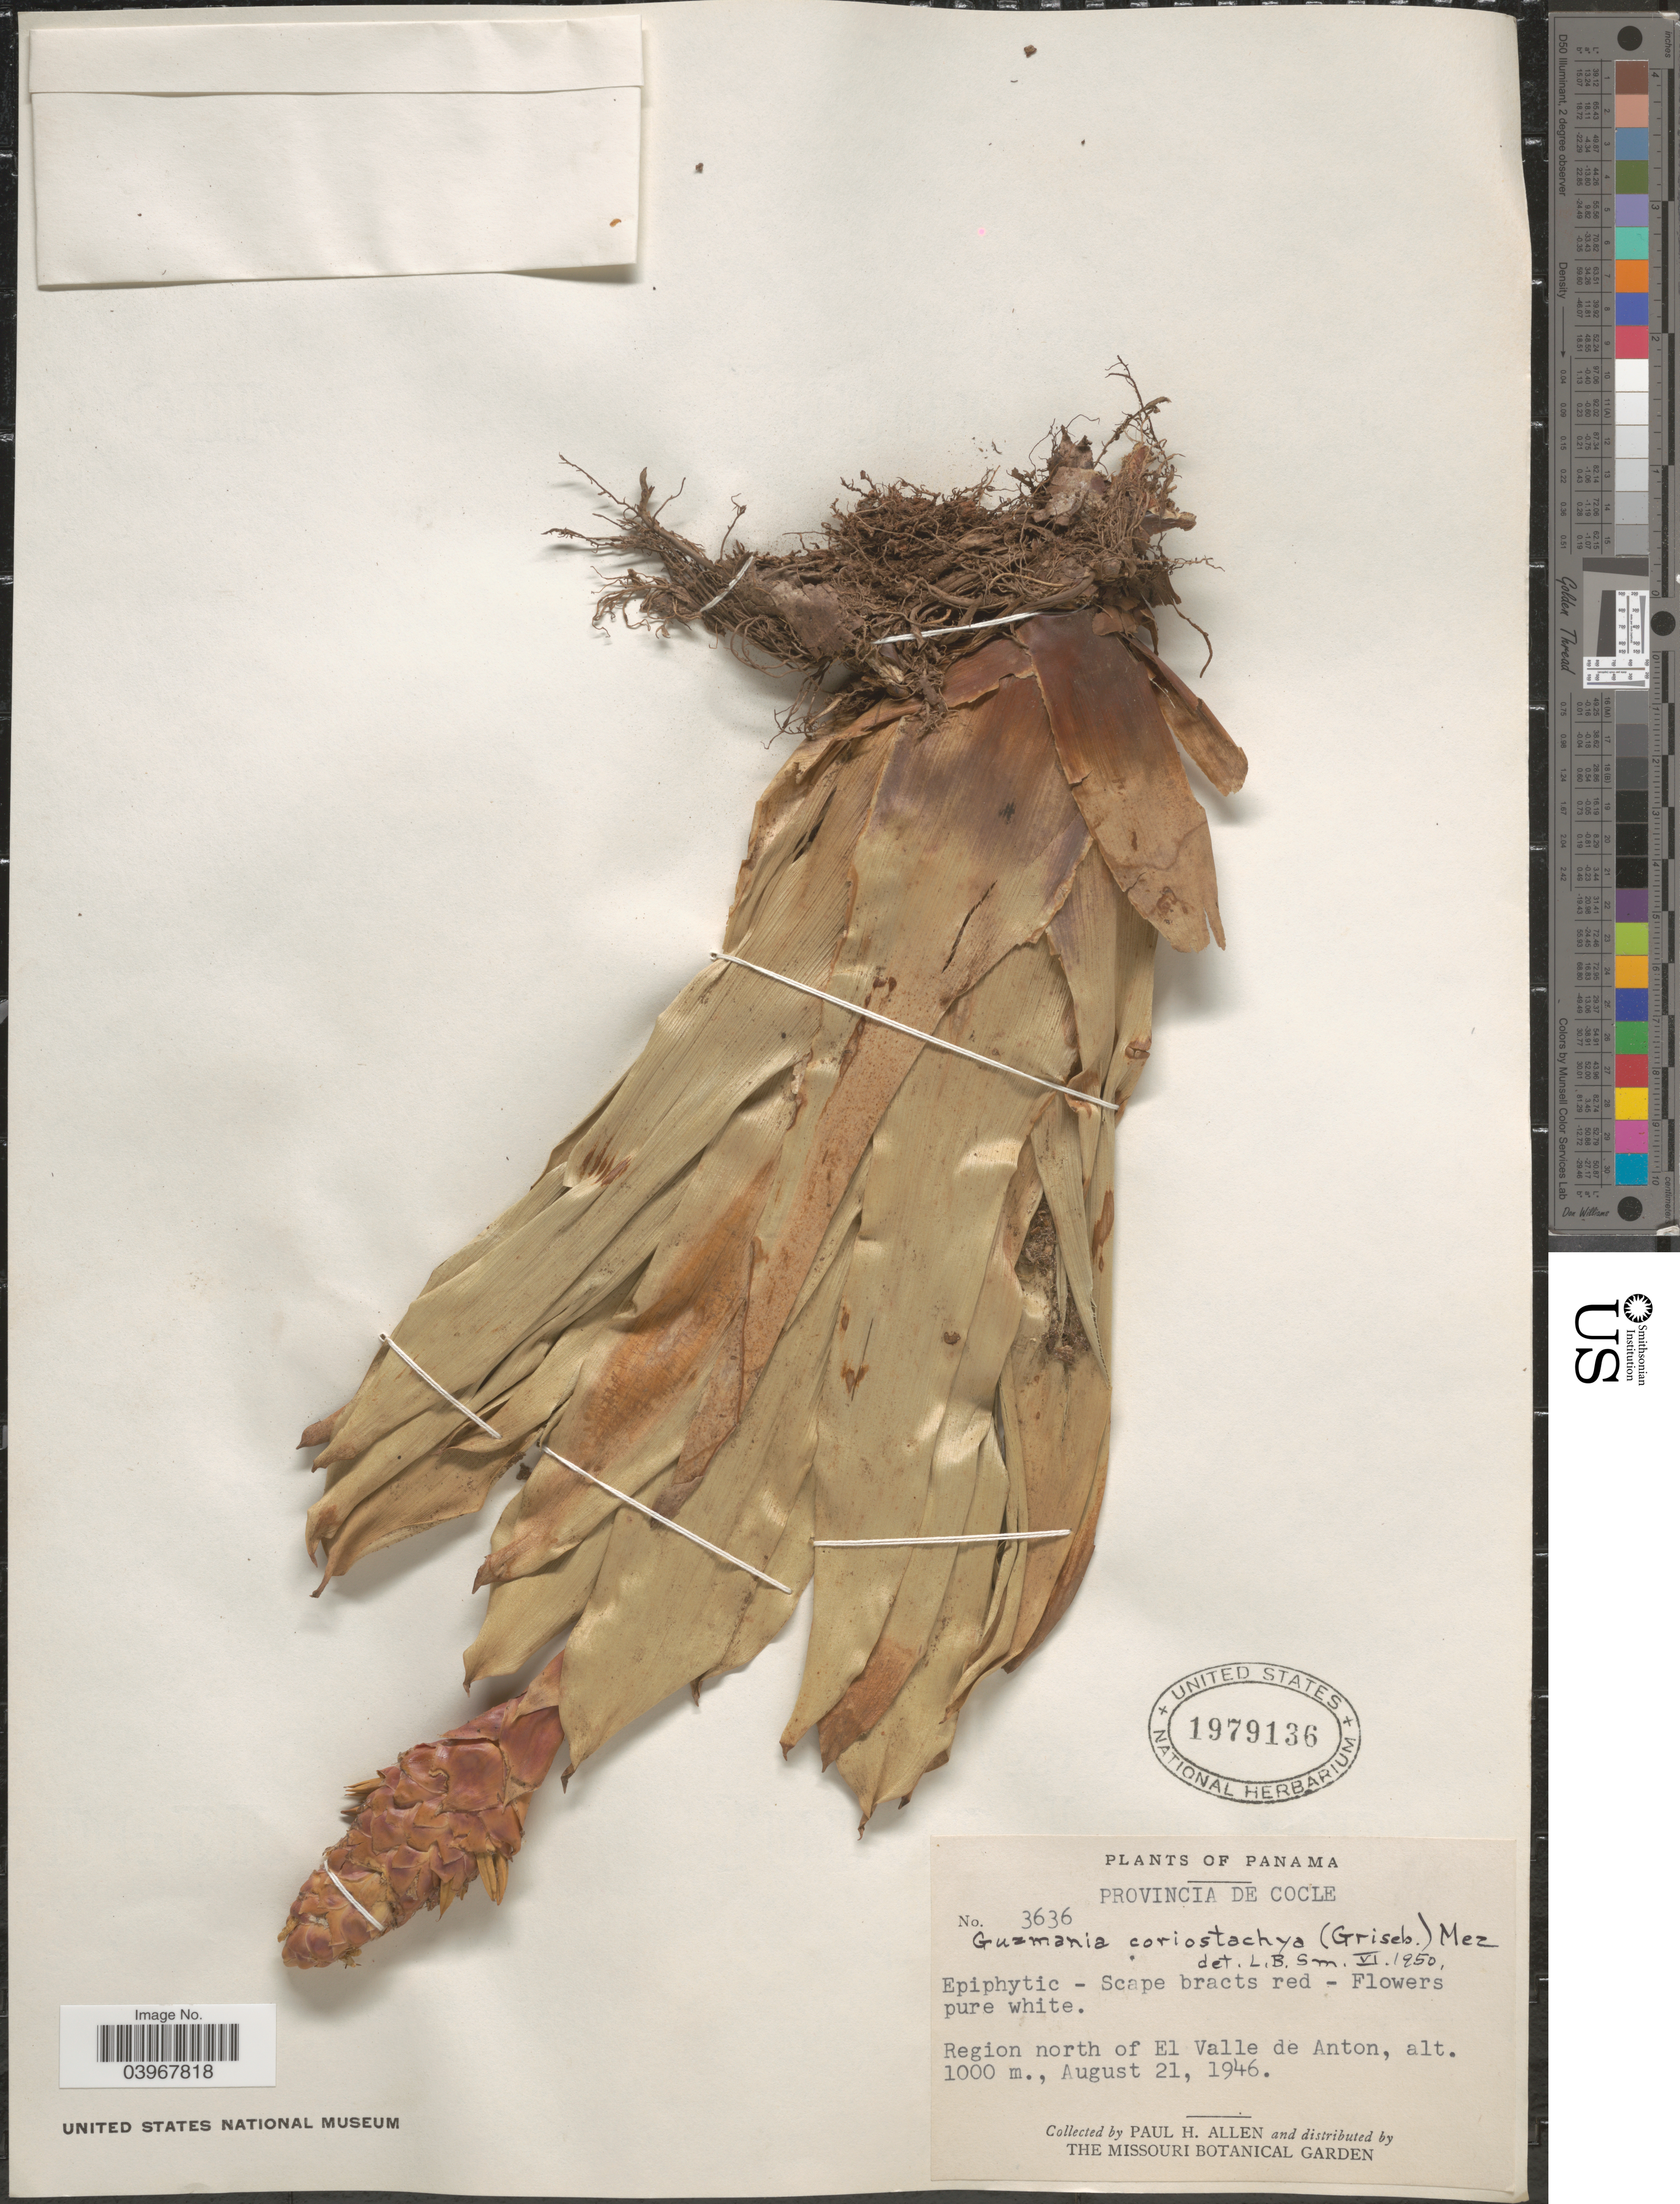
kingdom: Plantae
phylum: Tracheophyta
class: Liliopsida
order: Poales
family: Bromeliaceae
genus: Guzmania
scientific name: Guzmania coriostachya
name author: (Griseb.) Mez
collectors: P. H. Allen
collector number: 3636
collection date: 1946-08-21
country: Panama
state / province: Cocle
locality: Region north of El Valle de Anton.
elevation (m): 1000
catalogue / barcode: US 1979136